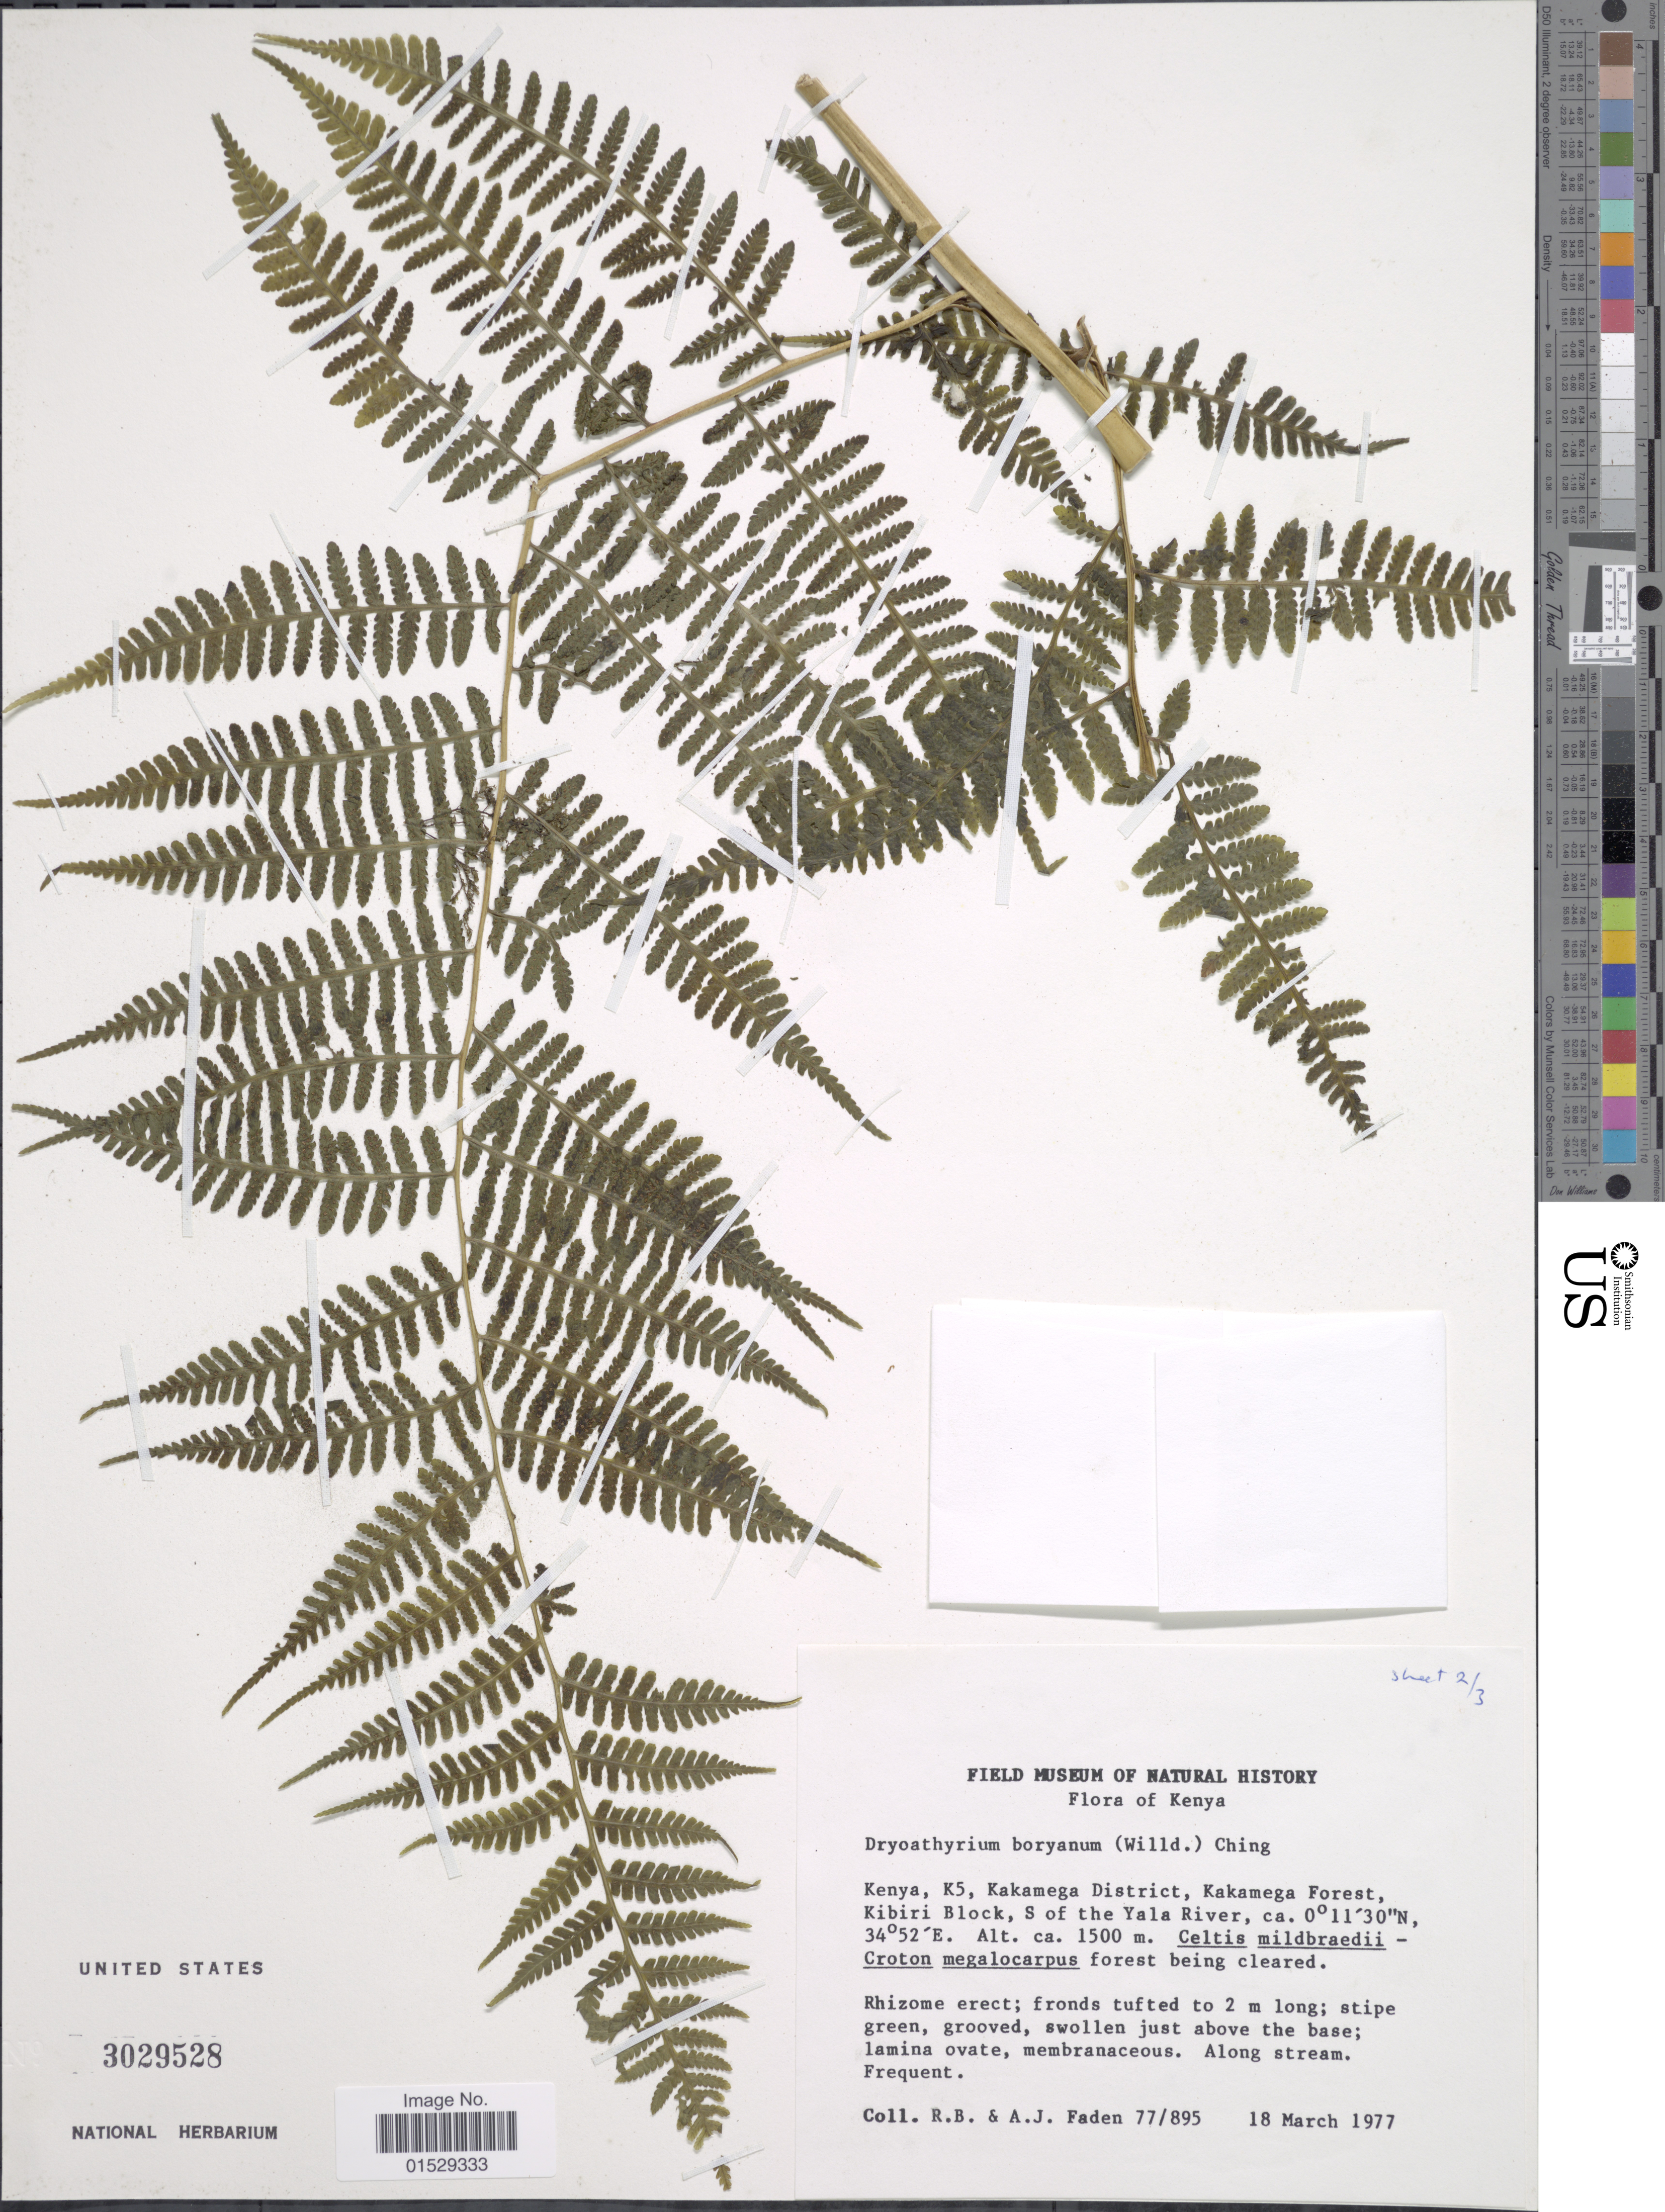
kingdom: Plantae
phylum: Tracheophyta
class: Polypodiopsida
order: Polypodiales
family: Athyriaceae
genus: Deparia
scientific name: Deparia boryana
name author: (Willd.) M. Kato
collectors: R. B. Faden & A. J. Faden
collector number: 77/895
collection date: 1977-03-18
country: Kenya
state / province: Kakamega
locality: Kenya, K5, Kakamega District, Kakamega Forest, Kibiri Block, S of the Yala River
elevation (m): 1500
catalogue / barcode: US 3029528